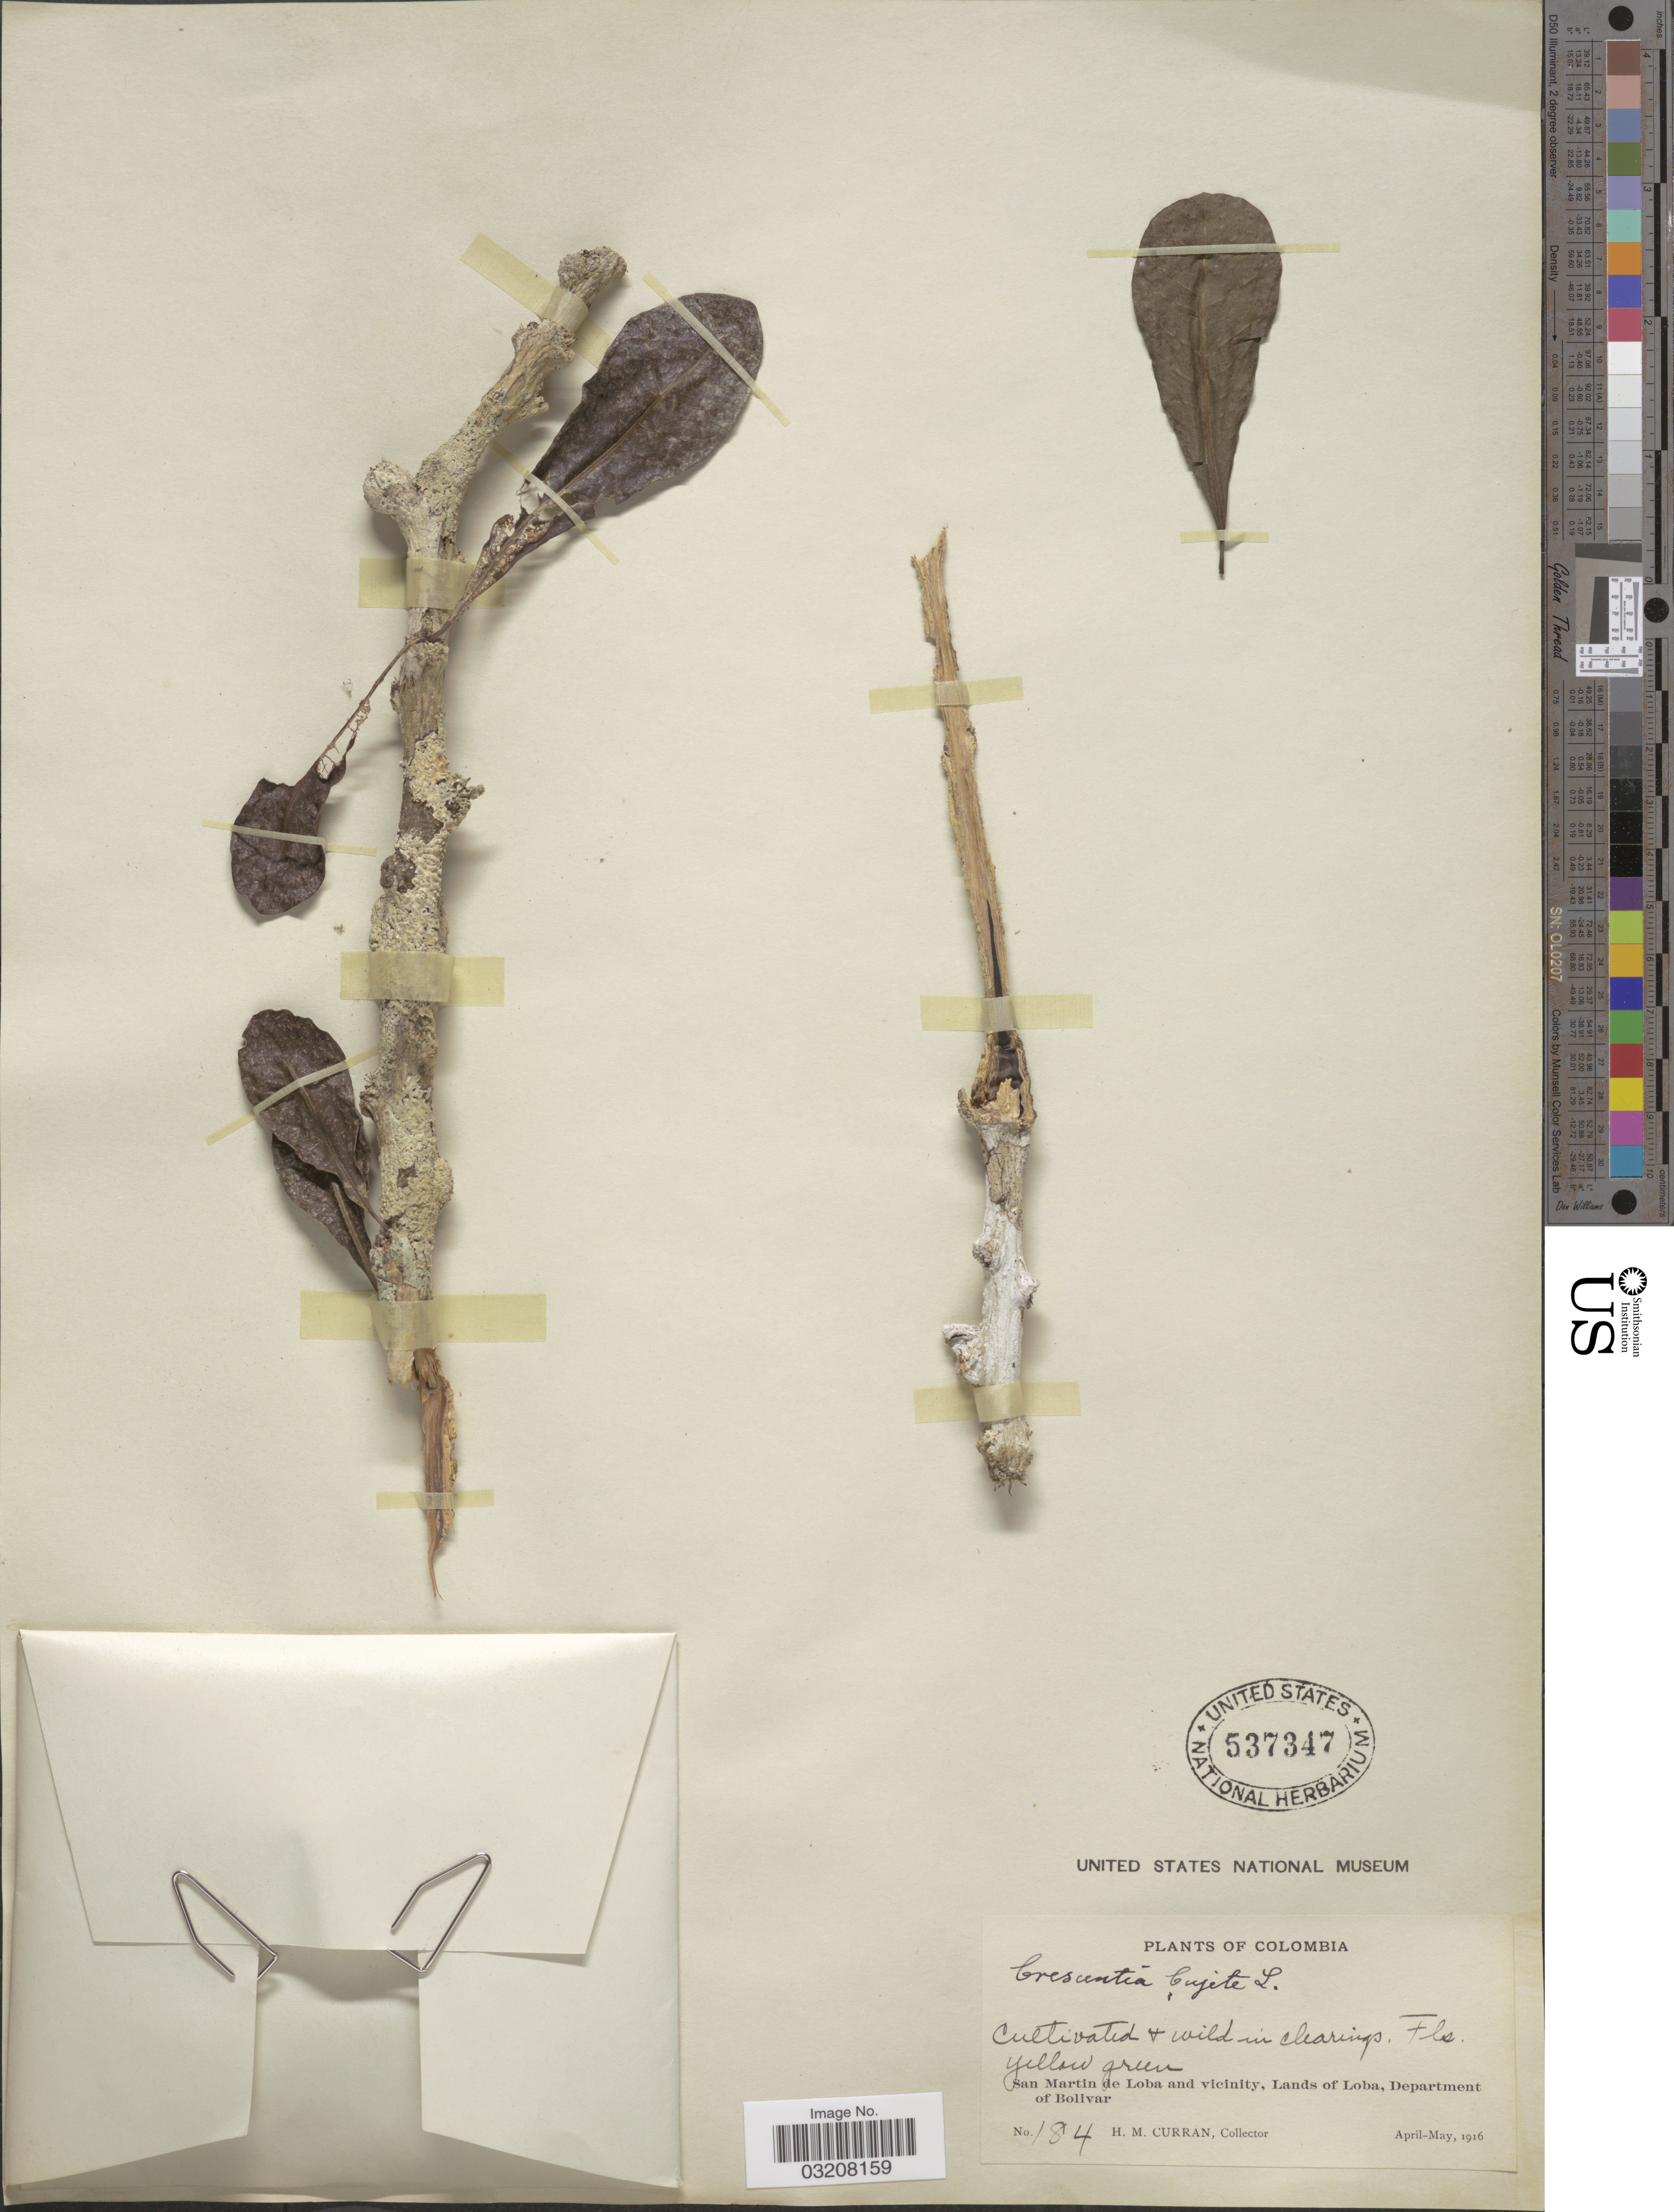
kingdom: Plantae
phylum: Tracheophyta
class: Magnoliopsida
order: Lamiales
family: Bignoniaceae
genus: Crescentia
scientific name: Crescentia cujete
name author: L.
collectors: H. M. Curran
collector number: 184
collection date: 1916-04/1916-05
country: Colombia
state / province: Bolívar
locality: San Martin de Loba and vicinity, Lands of Loba. Department of Bolivar.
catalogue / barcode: US 537347